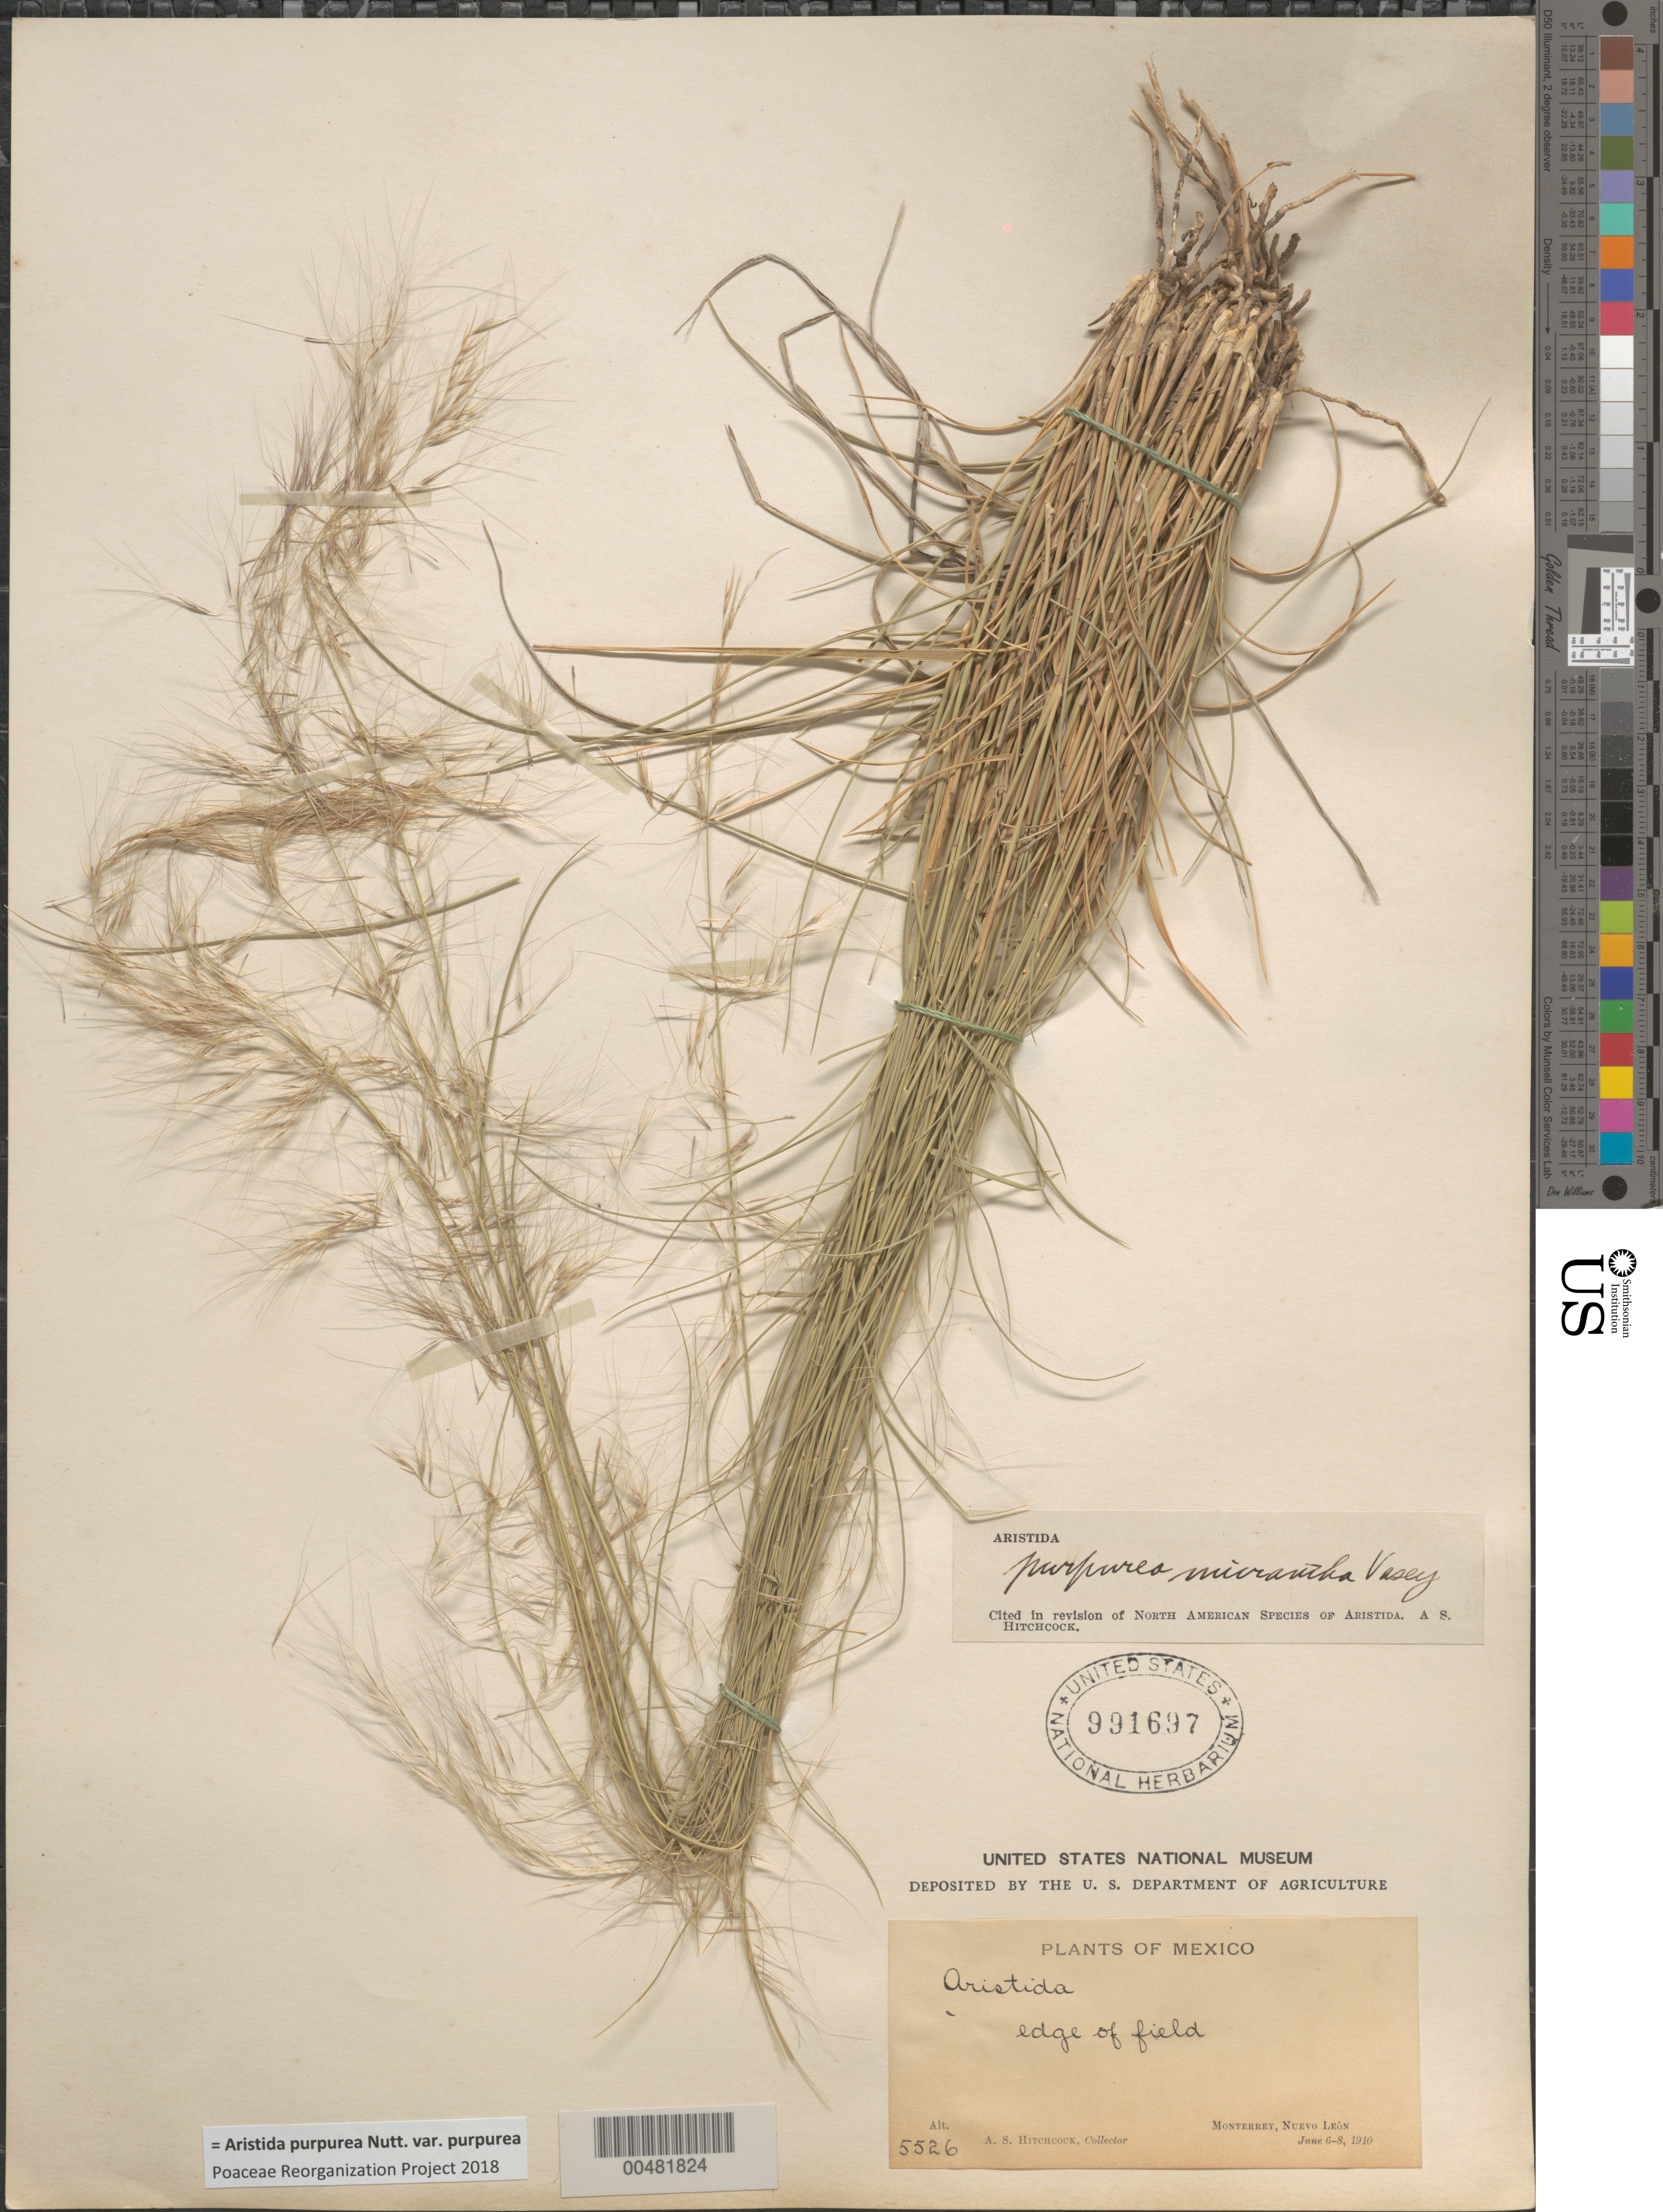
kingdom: Plantae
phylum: Tracheophyta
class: Liliopsida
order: Poales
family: Poaceae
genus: Aristida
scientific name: Aristida purpurea var. purpurea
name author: Nutt.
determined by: Poaceae Reorganization Project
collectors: A. S. Hitchcock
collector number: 5526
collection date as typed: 6 Jun 1910 to 8 Jun 1910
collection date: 1910-06-06/1910-06-08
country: Mexico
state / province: Nuevo León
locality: Monterrey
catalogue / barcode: US 991697